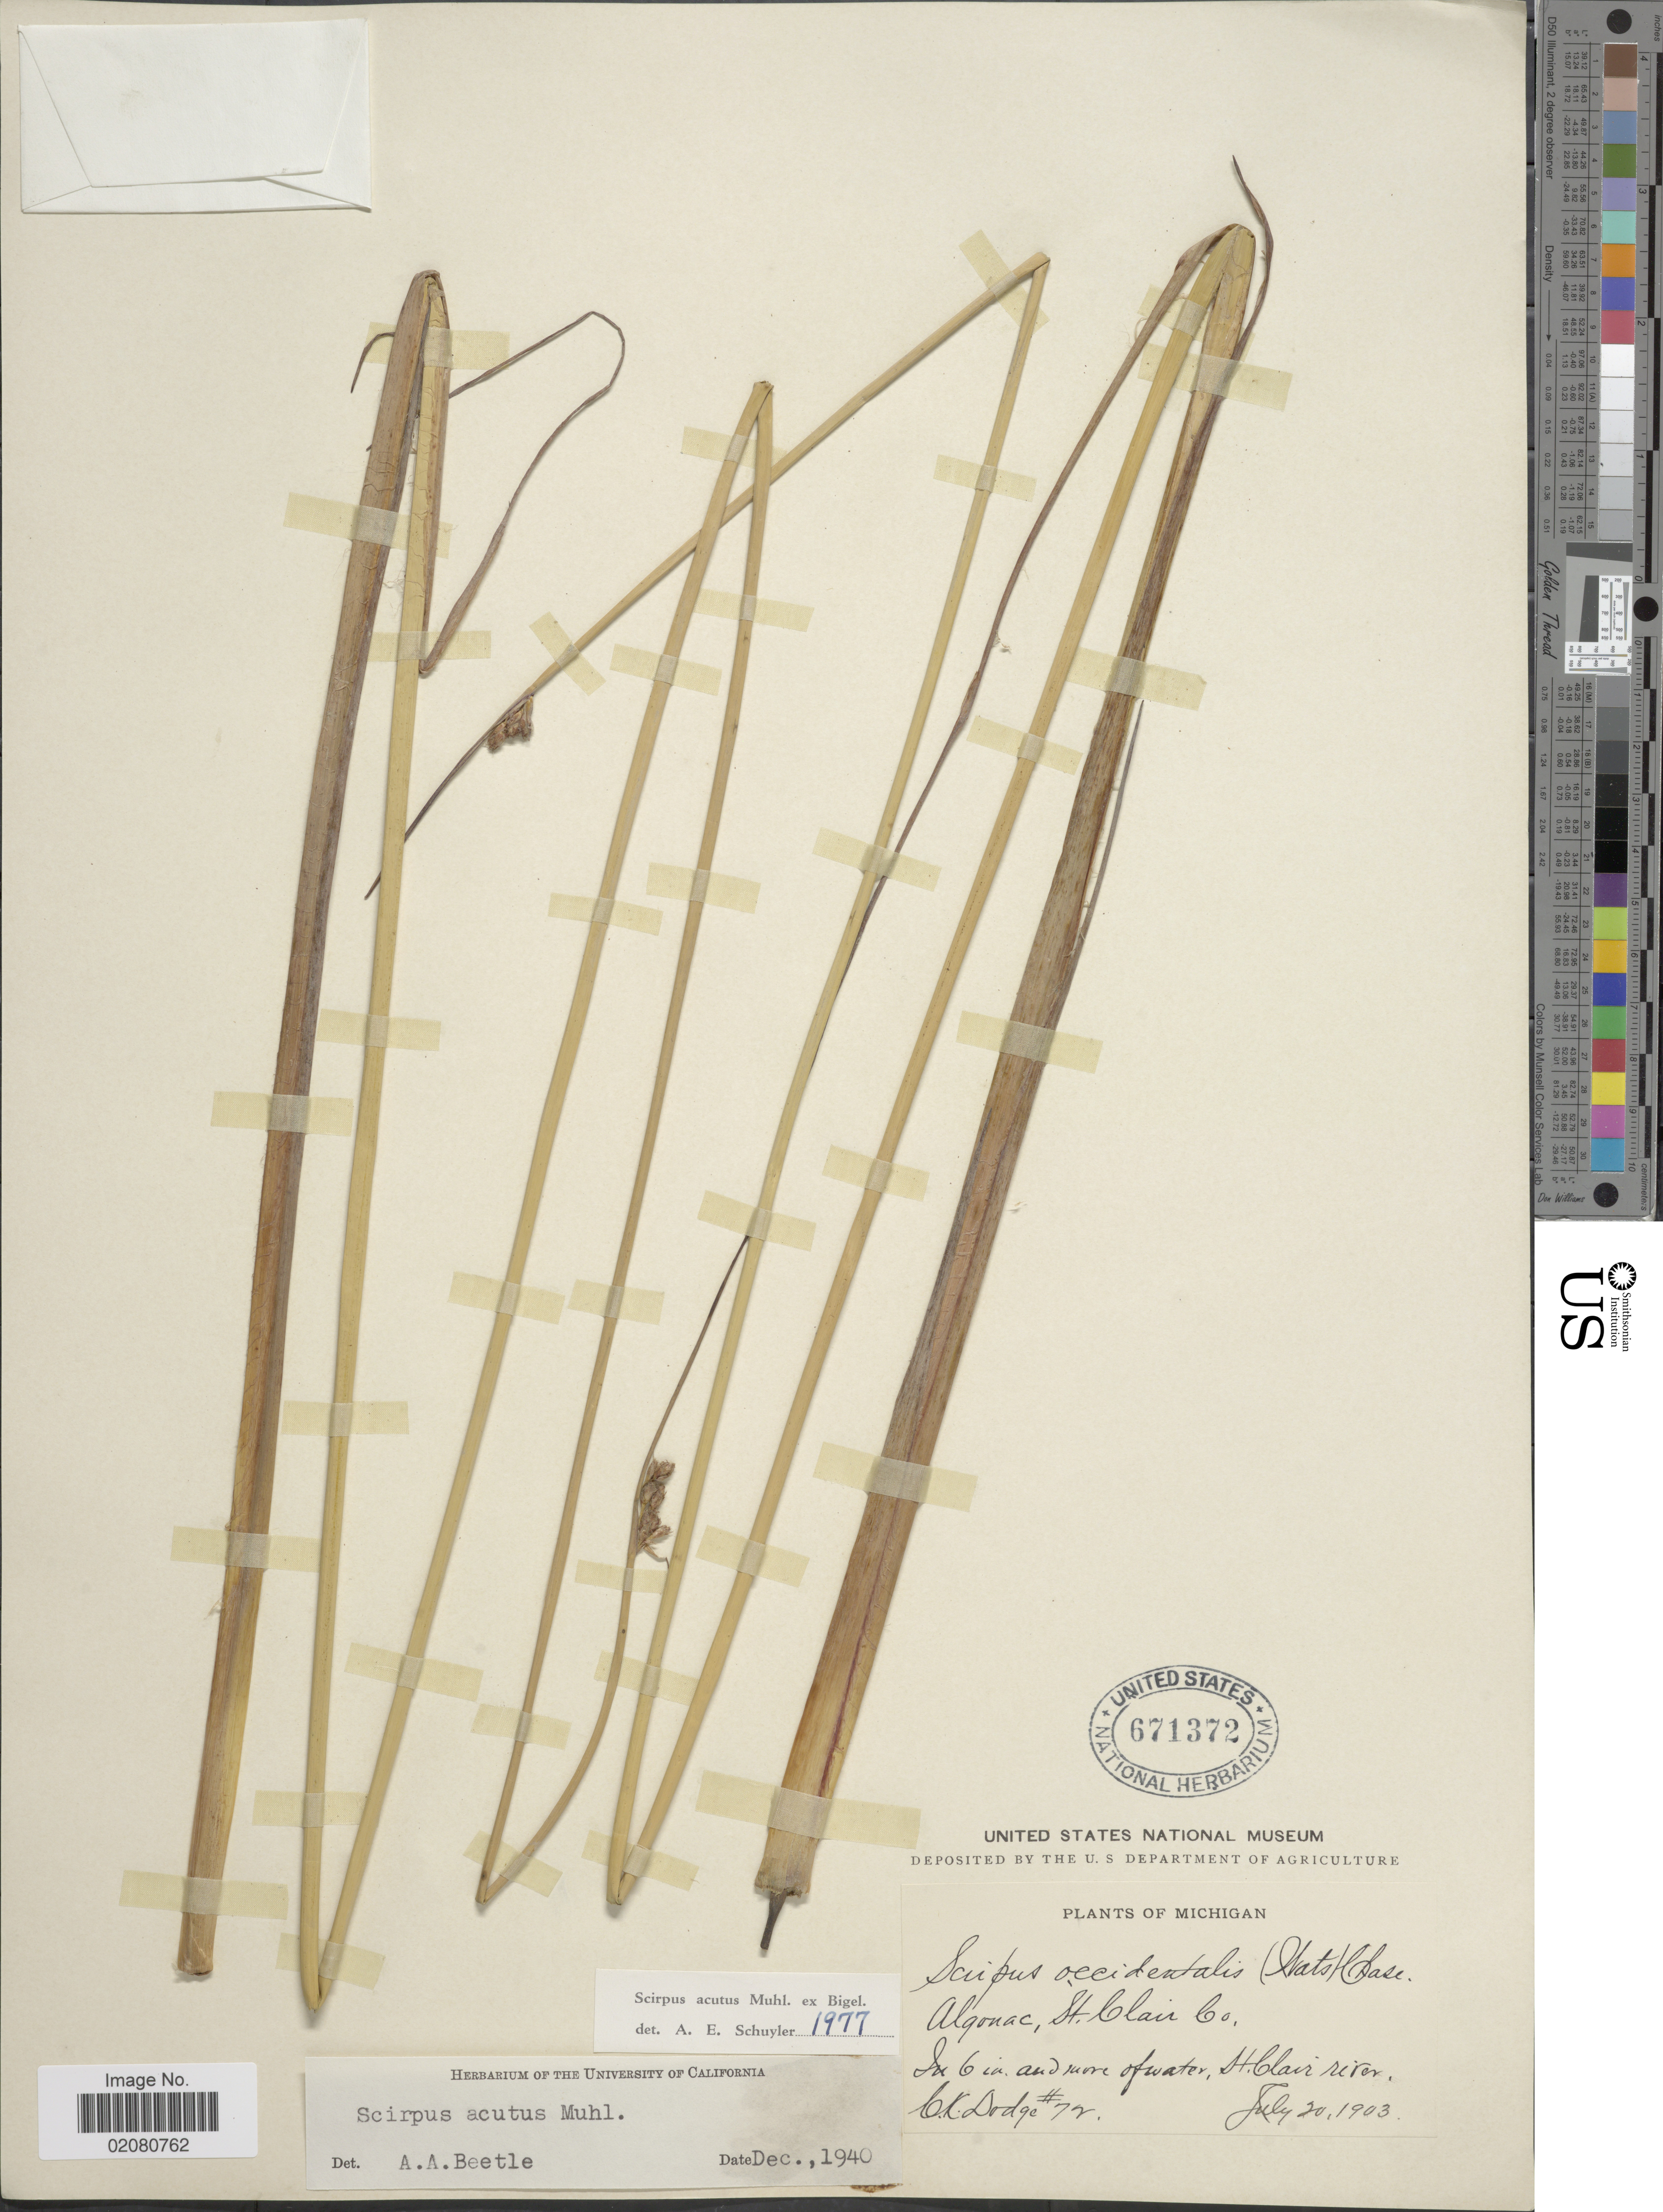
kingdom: Plantae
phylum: Tracheophyta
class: Liliopsida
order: Poales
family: Cyperaceae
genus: Schoenoplectus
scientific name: Schoenoplectus acutus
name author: (Muhl. ex Bigelow) Á. Löve & D. Löve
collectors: C. Dodge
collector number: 72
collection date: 1903-07-20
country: United States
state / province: Michigan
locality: Algonac, St. Clair Co. In 6 in. and more of water, St. Clair river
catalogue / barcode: US 671372